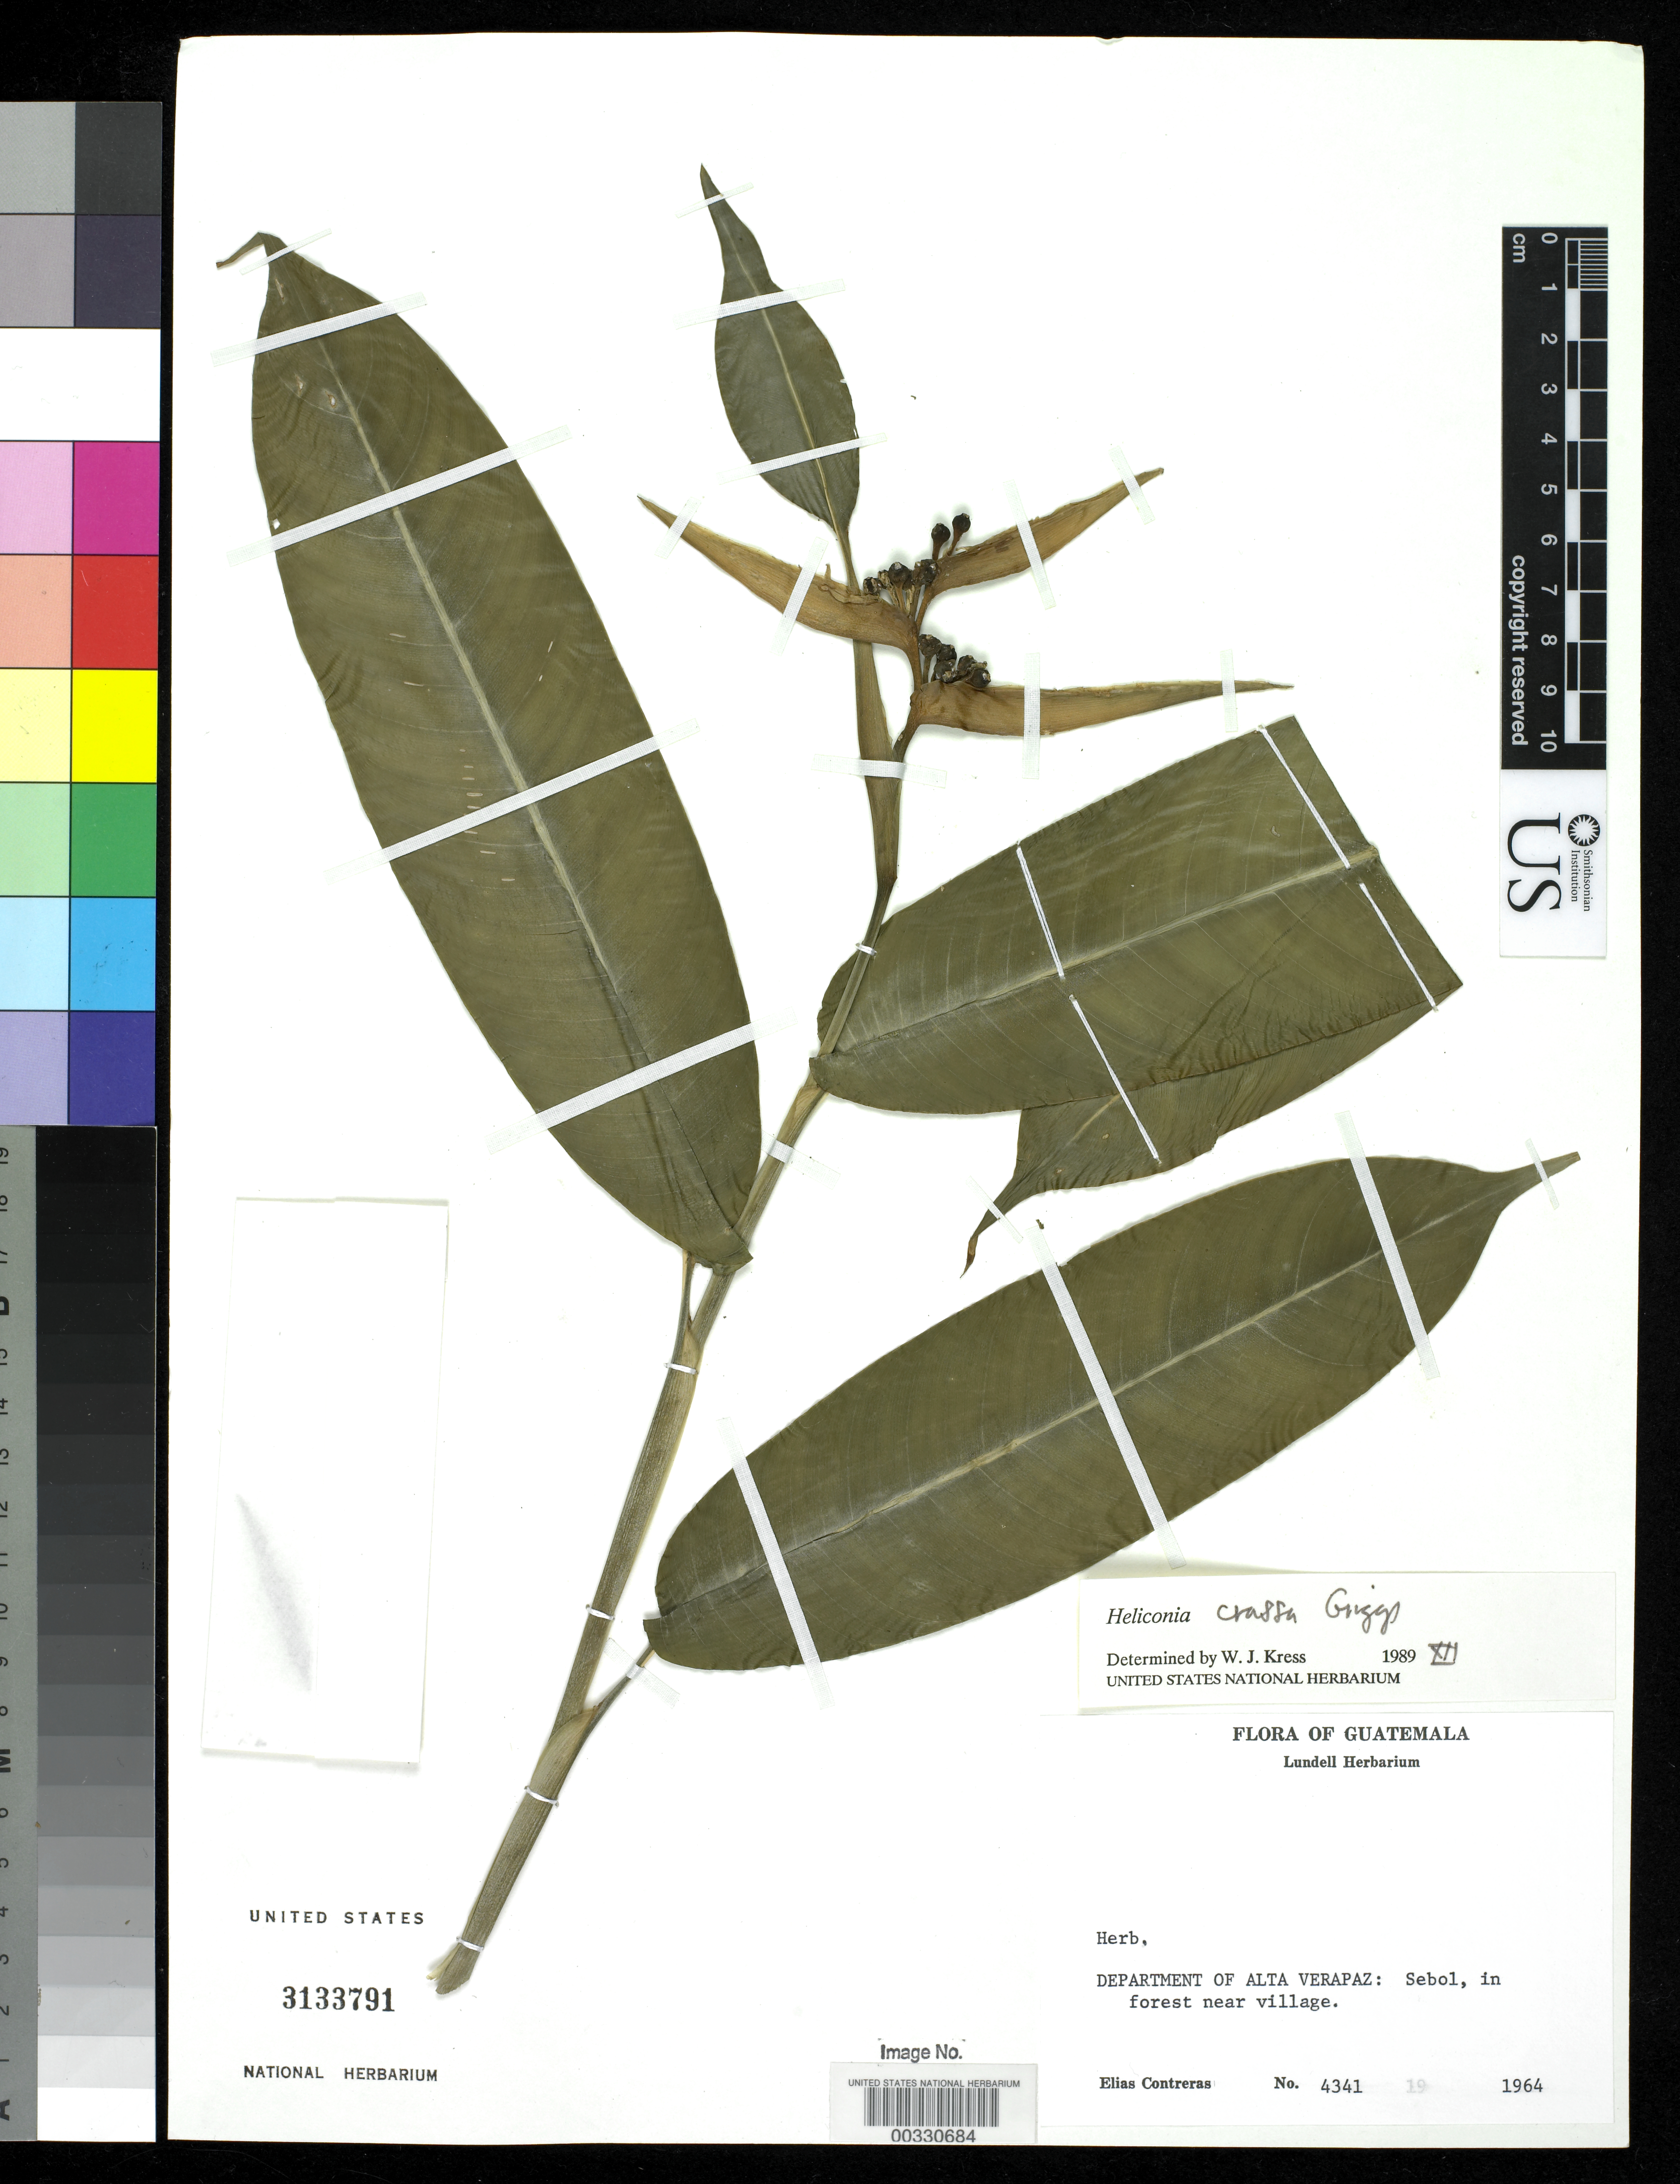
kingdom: Plantae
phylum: Tracheophyta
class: Liliopsida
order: Zingiberales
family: Heliconiaceae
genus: Heliconia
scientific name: Heliconia crassa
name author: R.F. Griggs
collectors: E. Contreras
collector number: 4341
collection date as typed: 1964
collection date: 1964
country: Guatemala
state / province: Alta Verapaz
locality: Sebol, in forest near village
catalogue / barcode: US 3133791